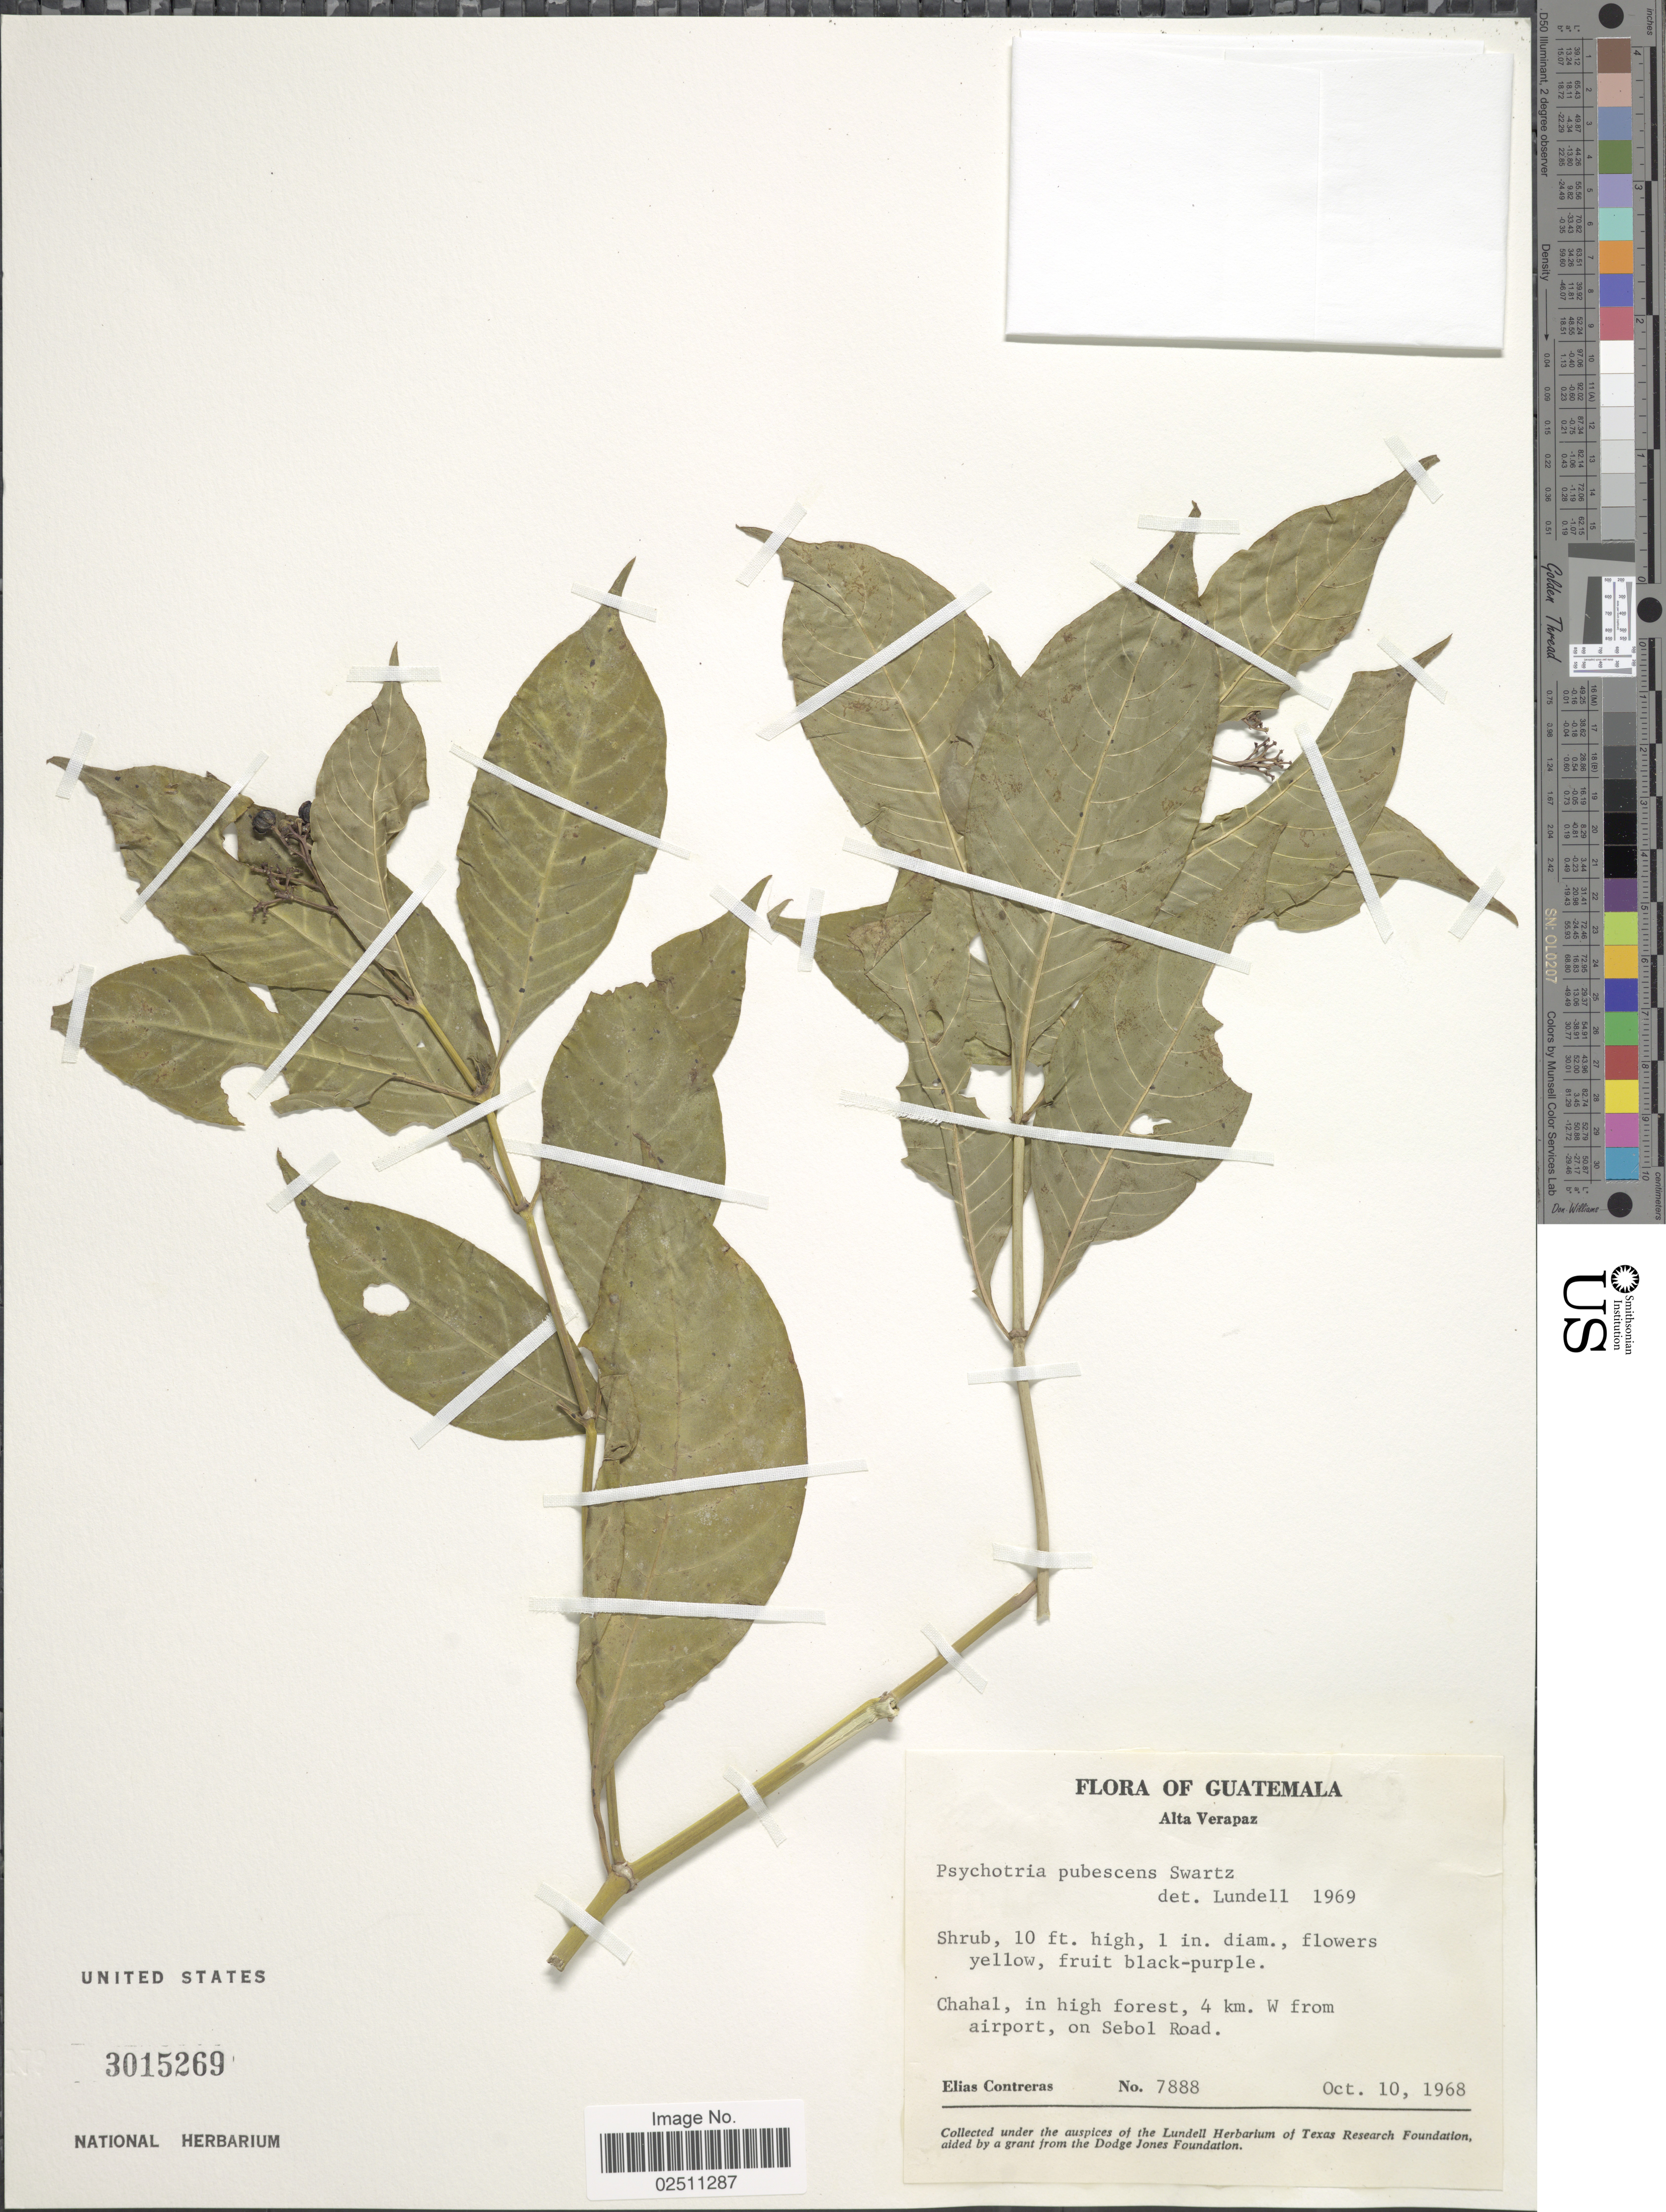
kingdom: Plantae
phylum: Tracheophyta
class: Magnoliopsida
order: Gentianales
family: Rubiaceae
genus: Psychotria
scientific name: Psychotria pubescens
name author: Sw.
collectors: E. Contreras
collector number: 7888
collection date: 1968-10-10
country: Guatemala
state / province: Alta Verapaz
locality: Chahal, in high forest, 4 km. W from airport, on Sebol Road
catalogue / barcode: US 3015269